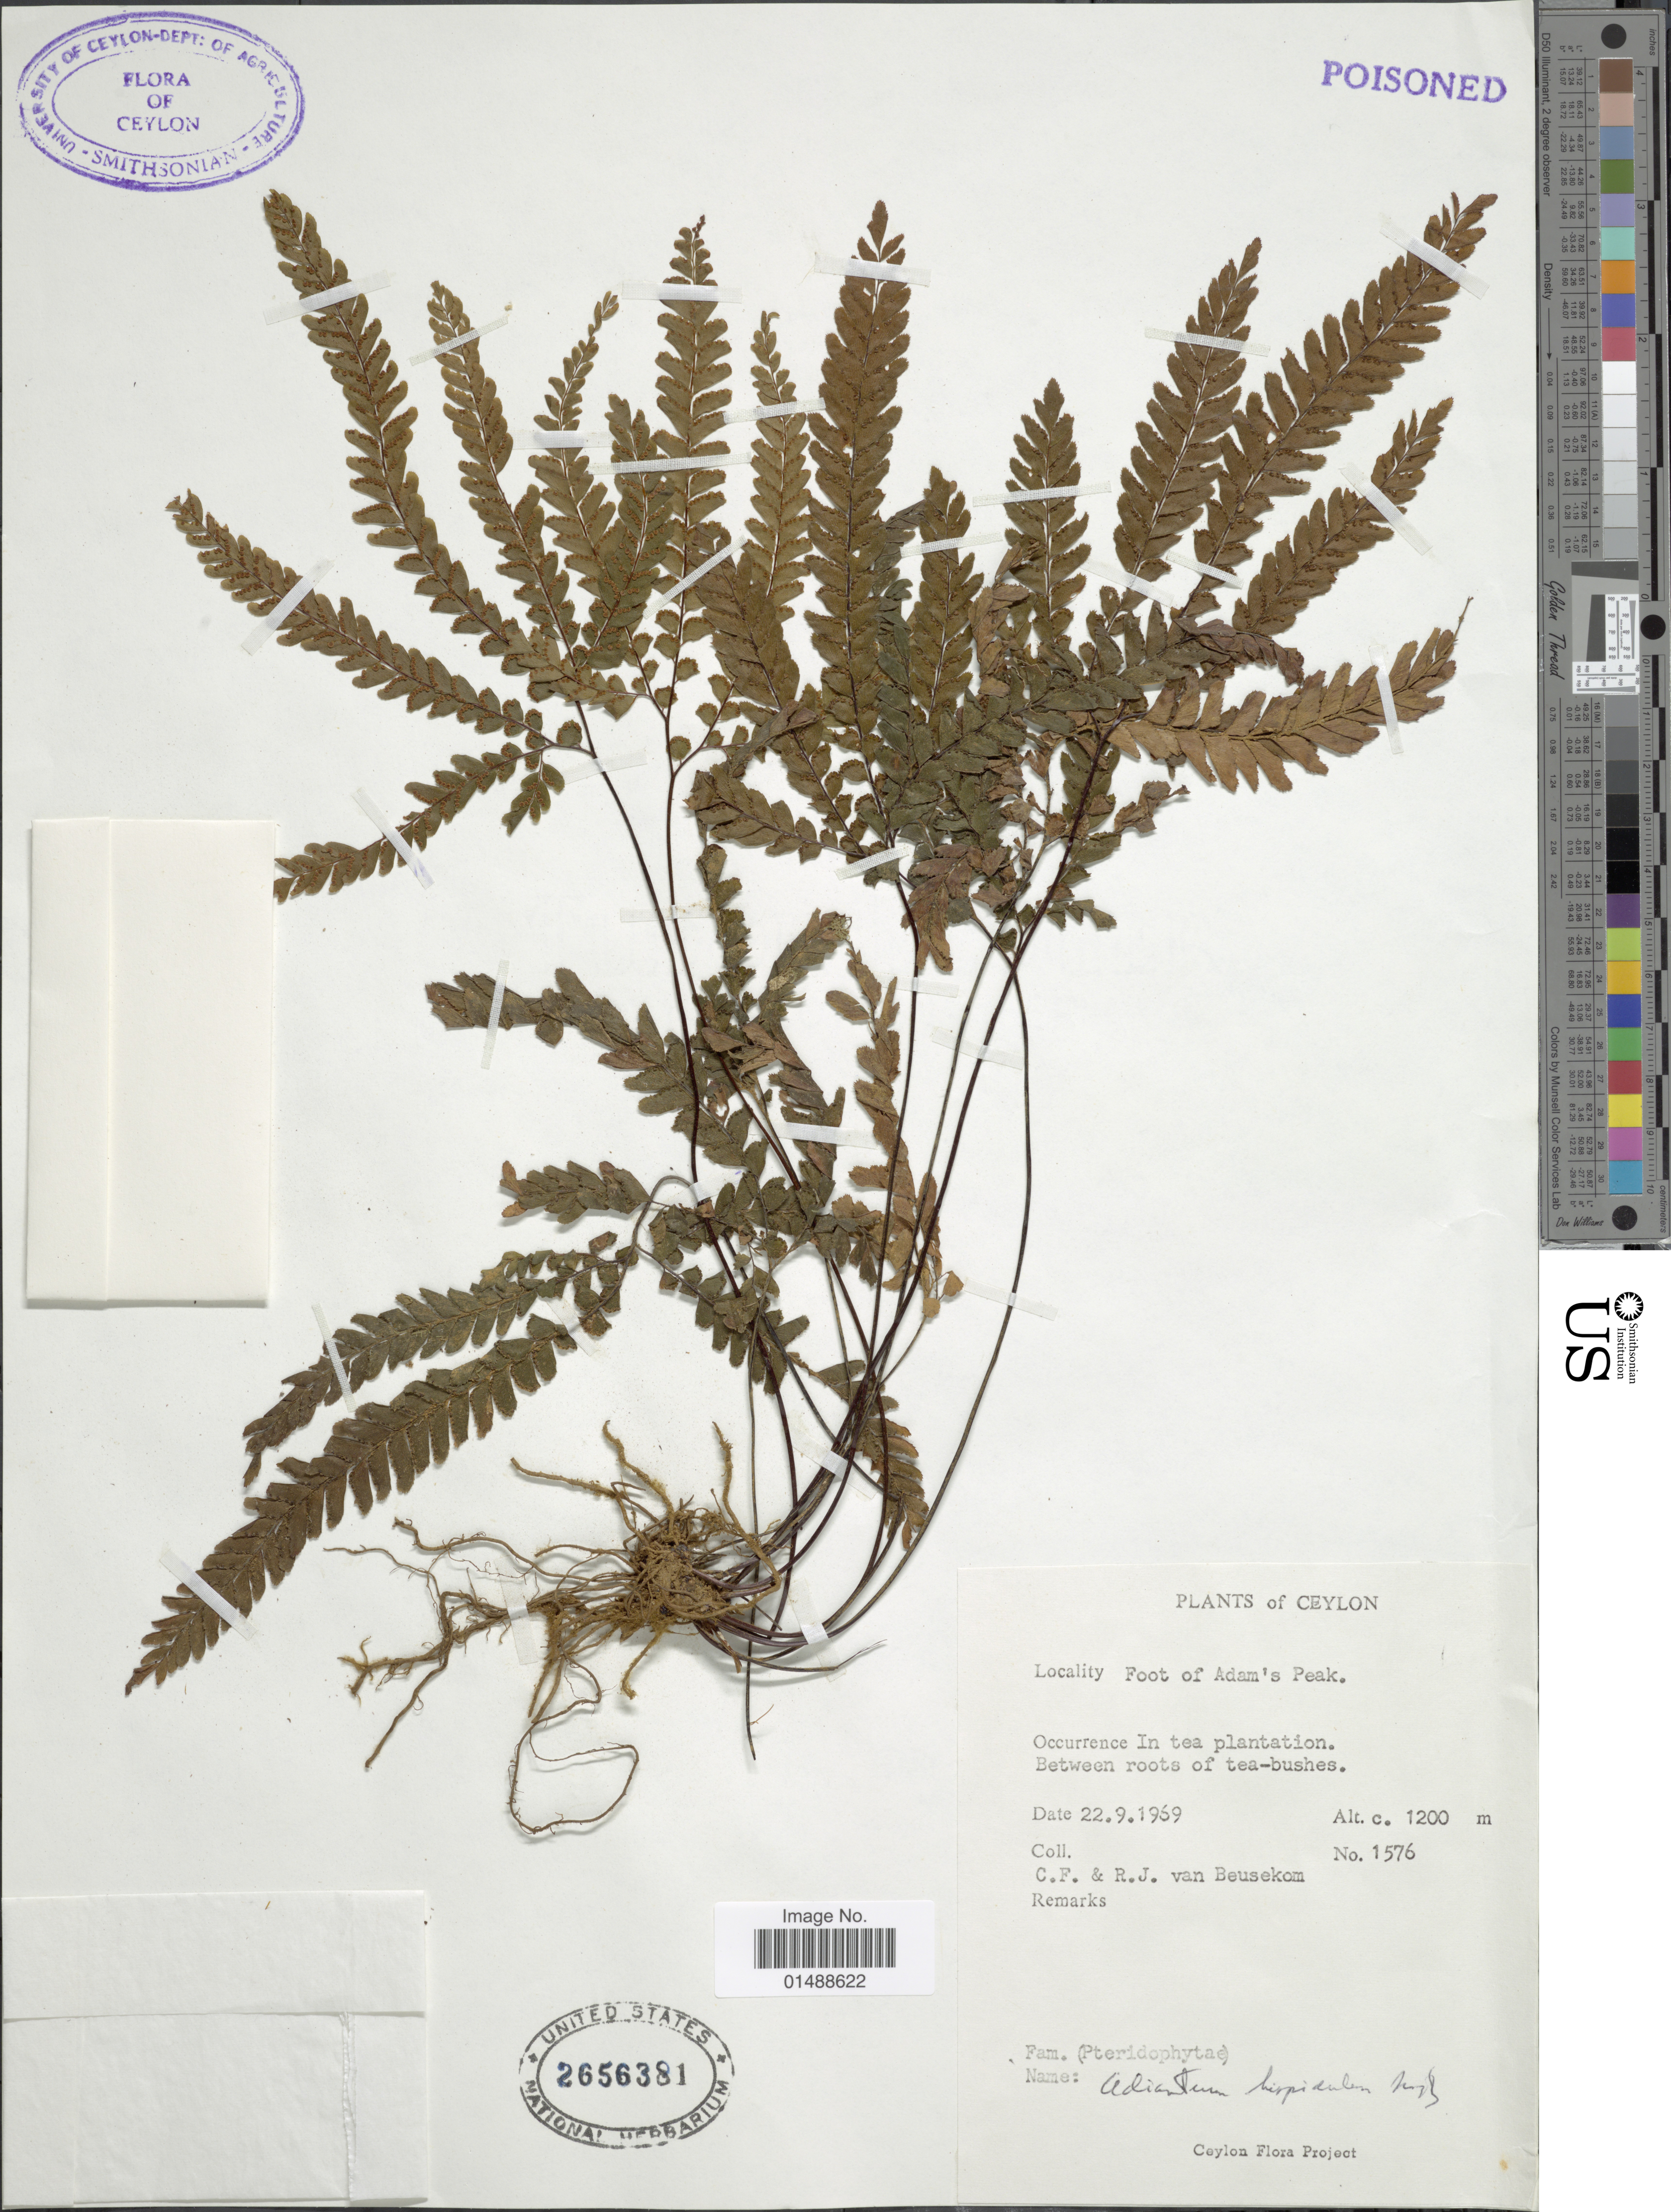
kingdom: Plantae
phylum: Tracheophyta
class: Polypodiopsida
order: Polypodiales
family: Pteridaceae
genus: Adiantum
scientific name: Adiantum hispidulum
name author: Sw.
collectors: C. van Beusecom & R. van Beusecom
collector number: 1576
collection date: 1969-09-22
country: Sri Lanka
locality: Ceylon, Foot of Adam's Peak, in tea plantation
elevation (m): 1200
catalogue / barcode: US 2656381